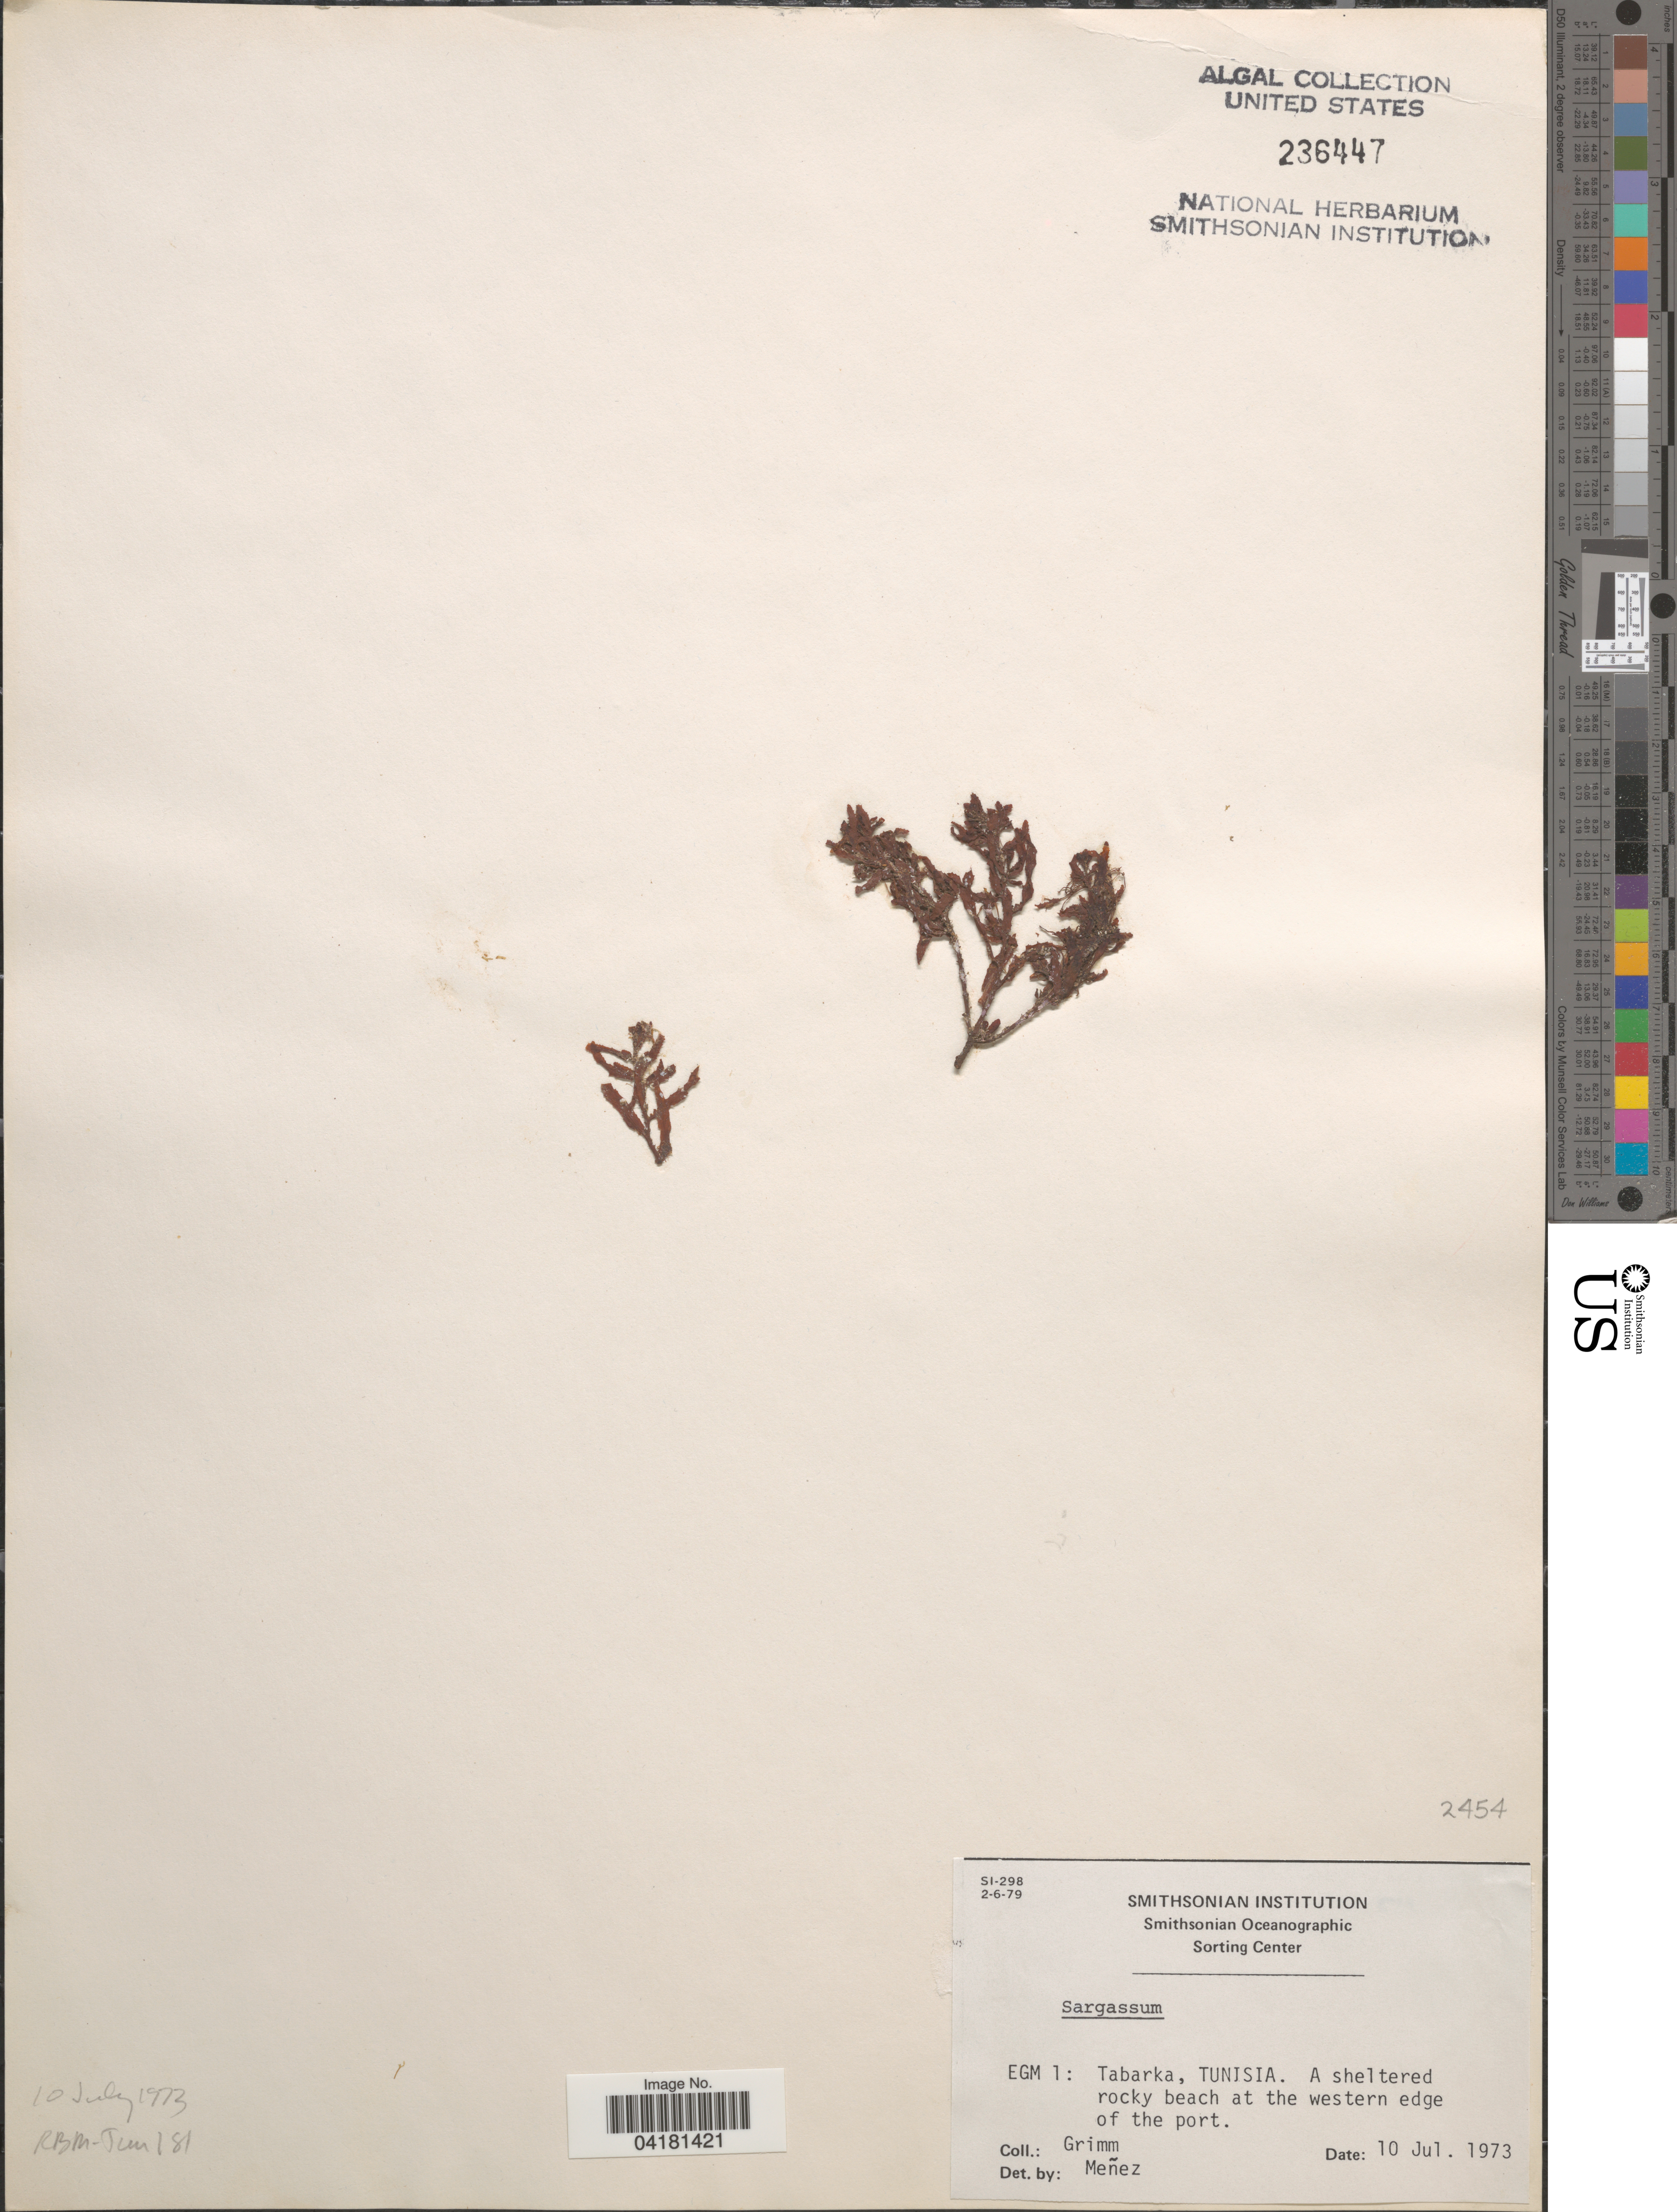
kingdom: Chromista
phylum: Ochrophyta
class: Phaeophyceae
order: Fucales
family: Sargassaceae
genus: Sargassum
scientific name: Sargassum sp.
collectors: Grimm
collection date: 1973-07-10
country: Tunisia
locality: EGM 1: Tabarka, Tunisia. A sheltered rocky beach at the western edge of the port.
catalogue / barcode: US 236447